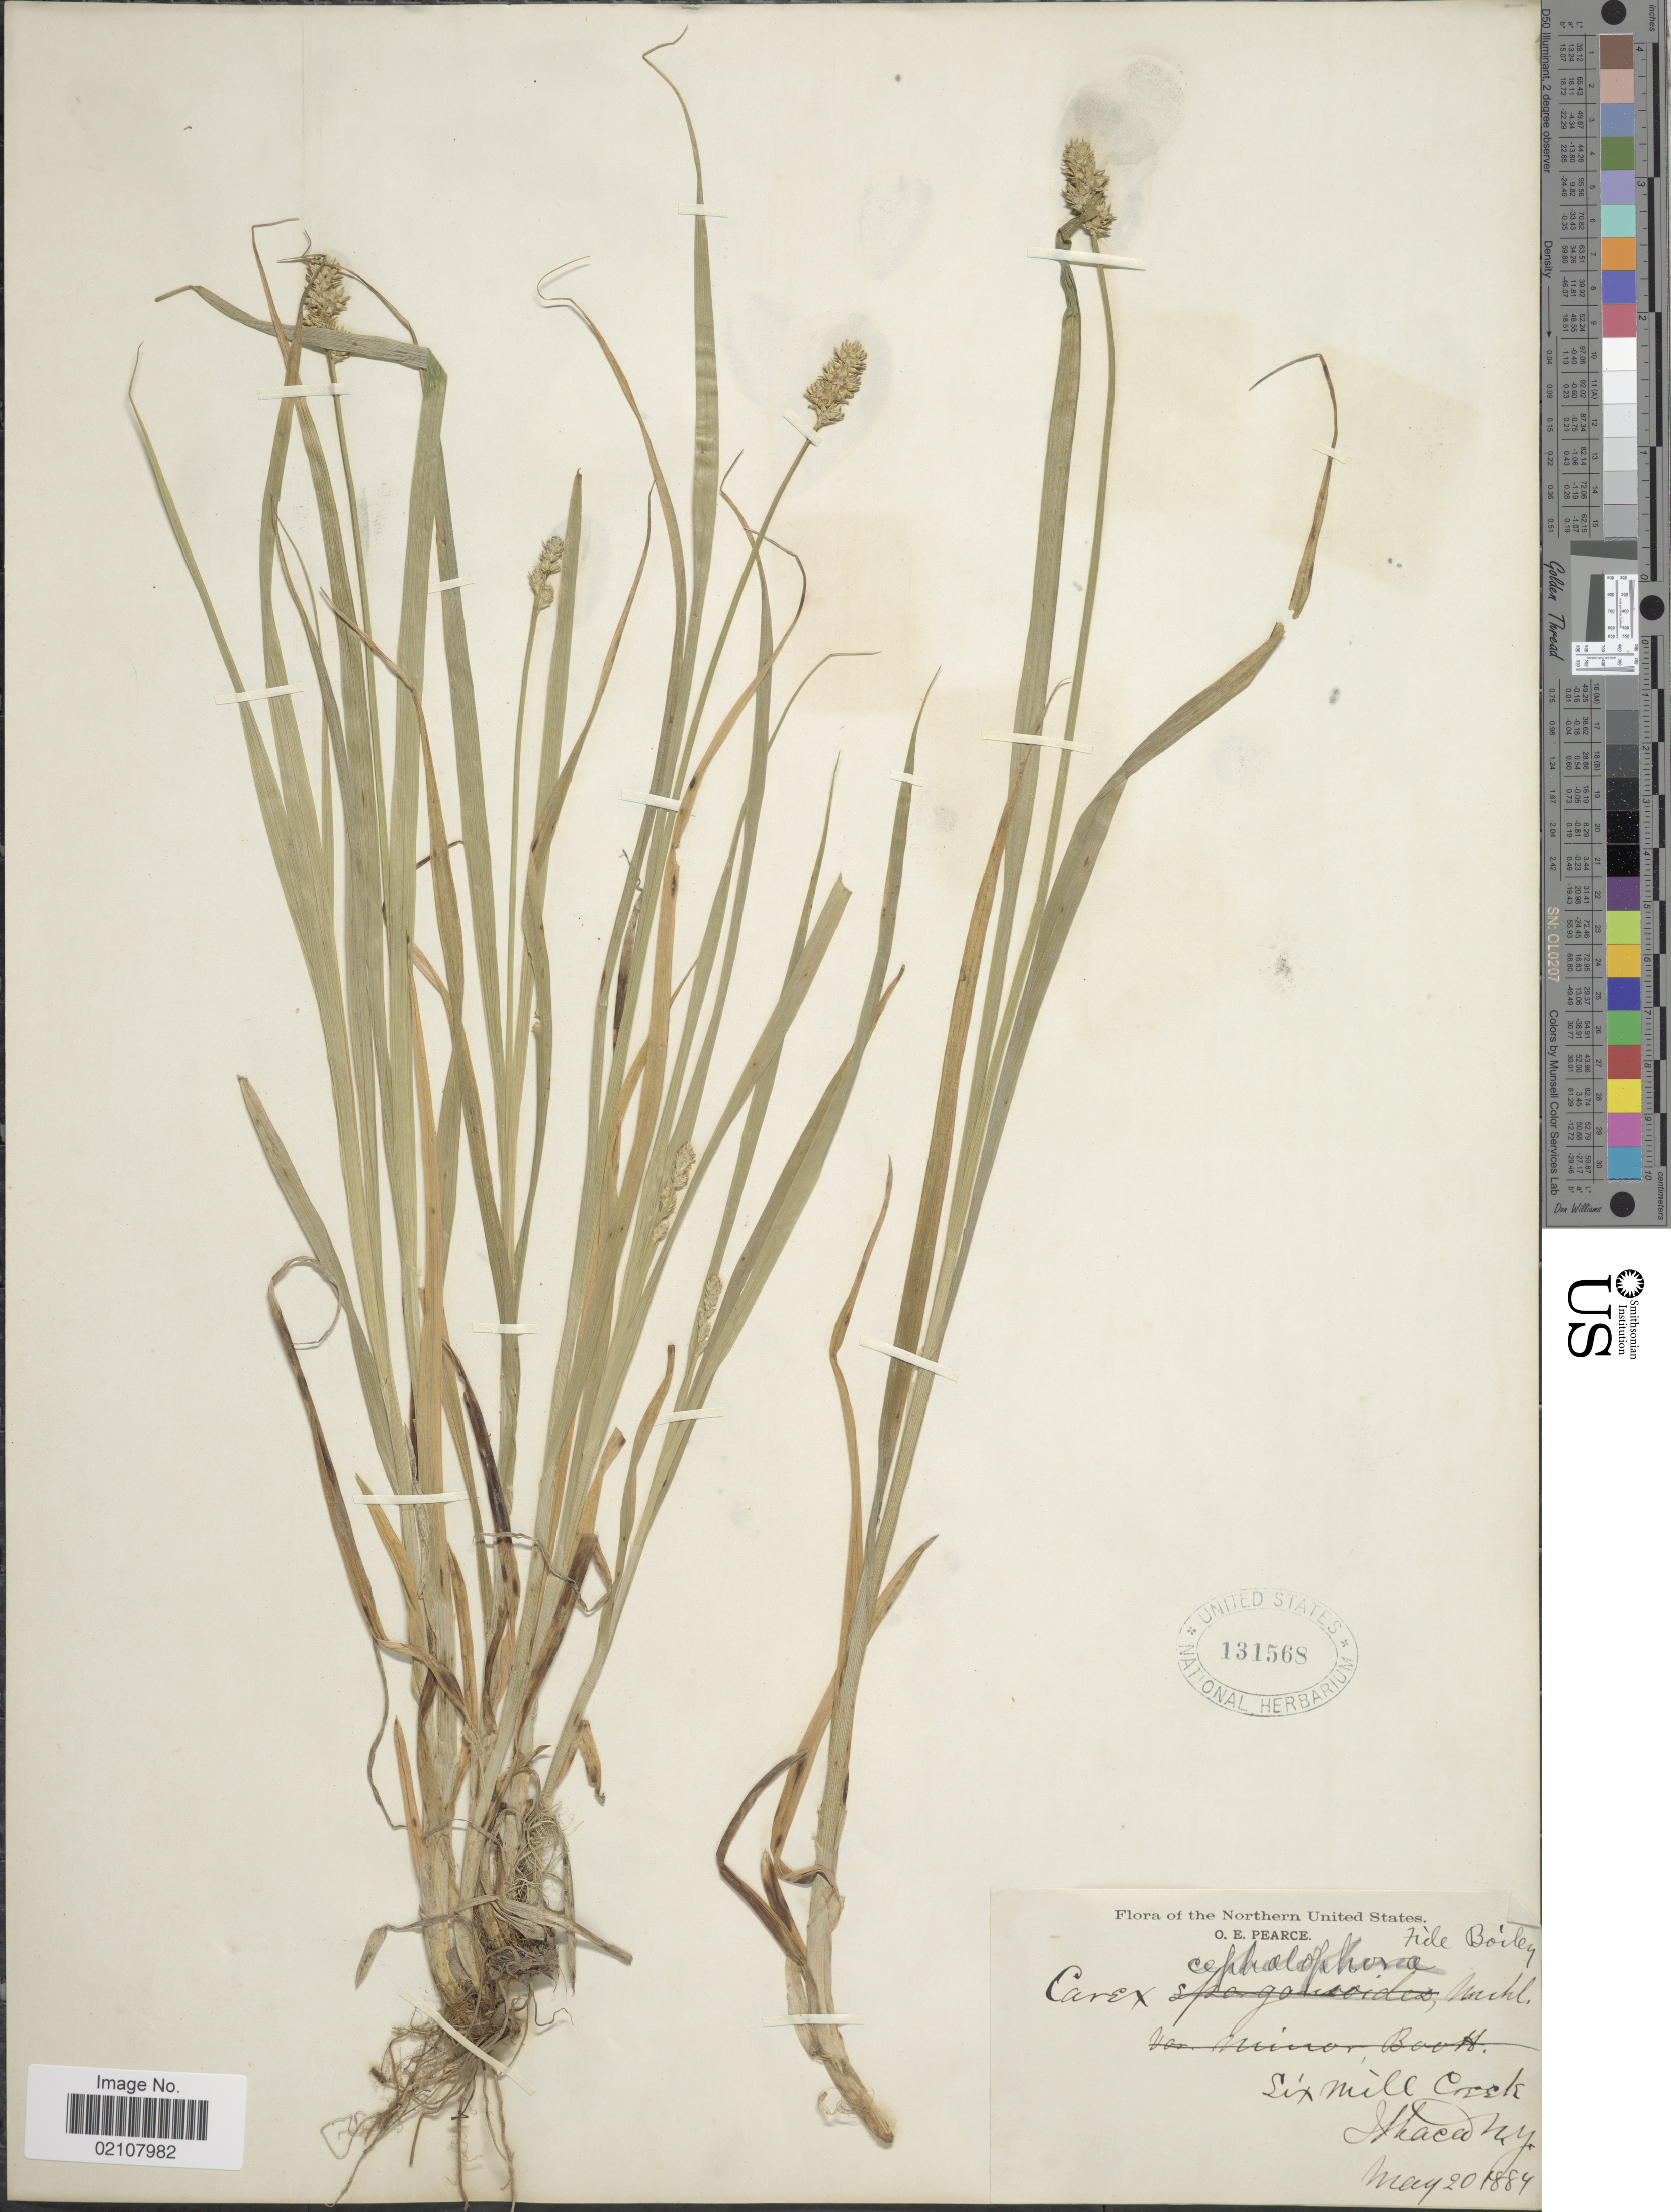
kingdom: Plantae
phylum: Tracheophyta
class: Liliopsida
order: Poales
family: Cyperaceae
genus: Carex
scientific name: Carex cephalophora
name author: Muhl. ex Willd.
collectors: O. E. Pearce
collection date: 1884-05-20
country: United States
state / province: New York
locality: Six Mile Creek, Ithaca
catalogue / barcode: US 131568